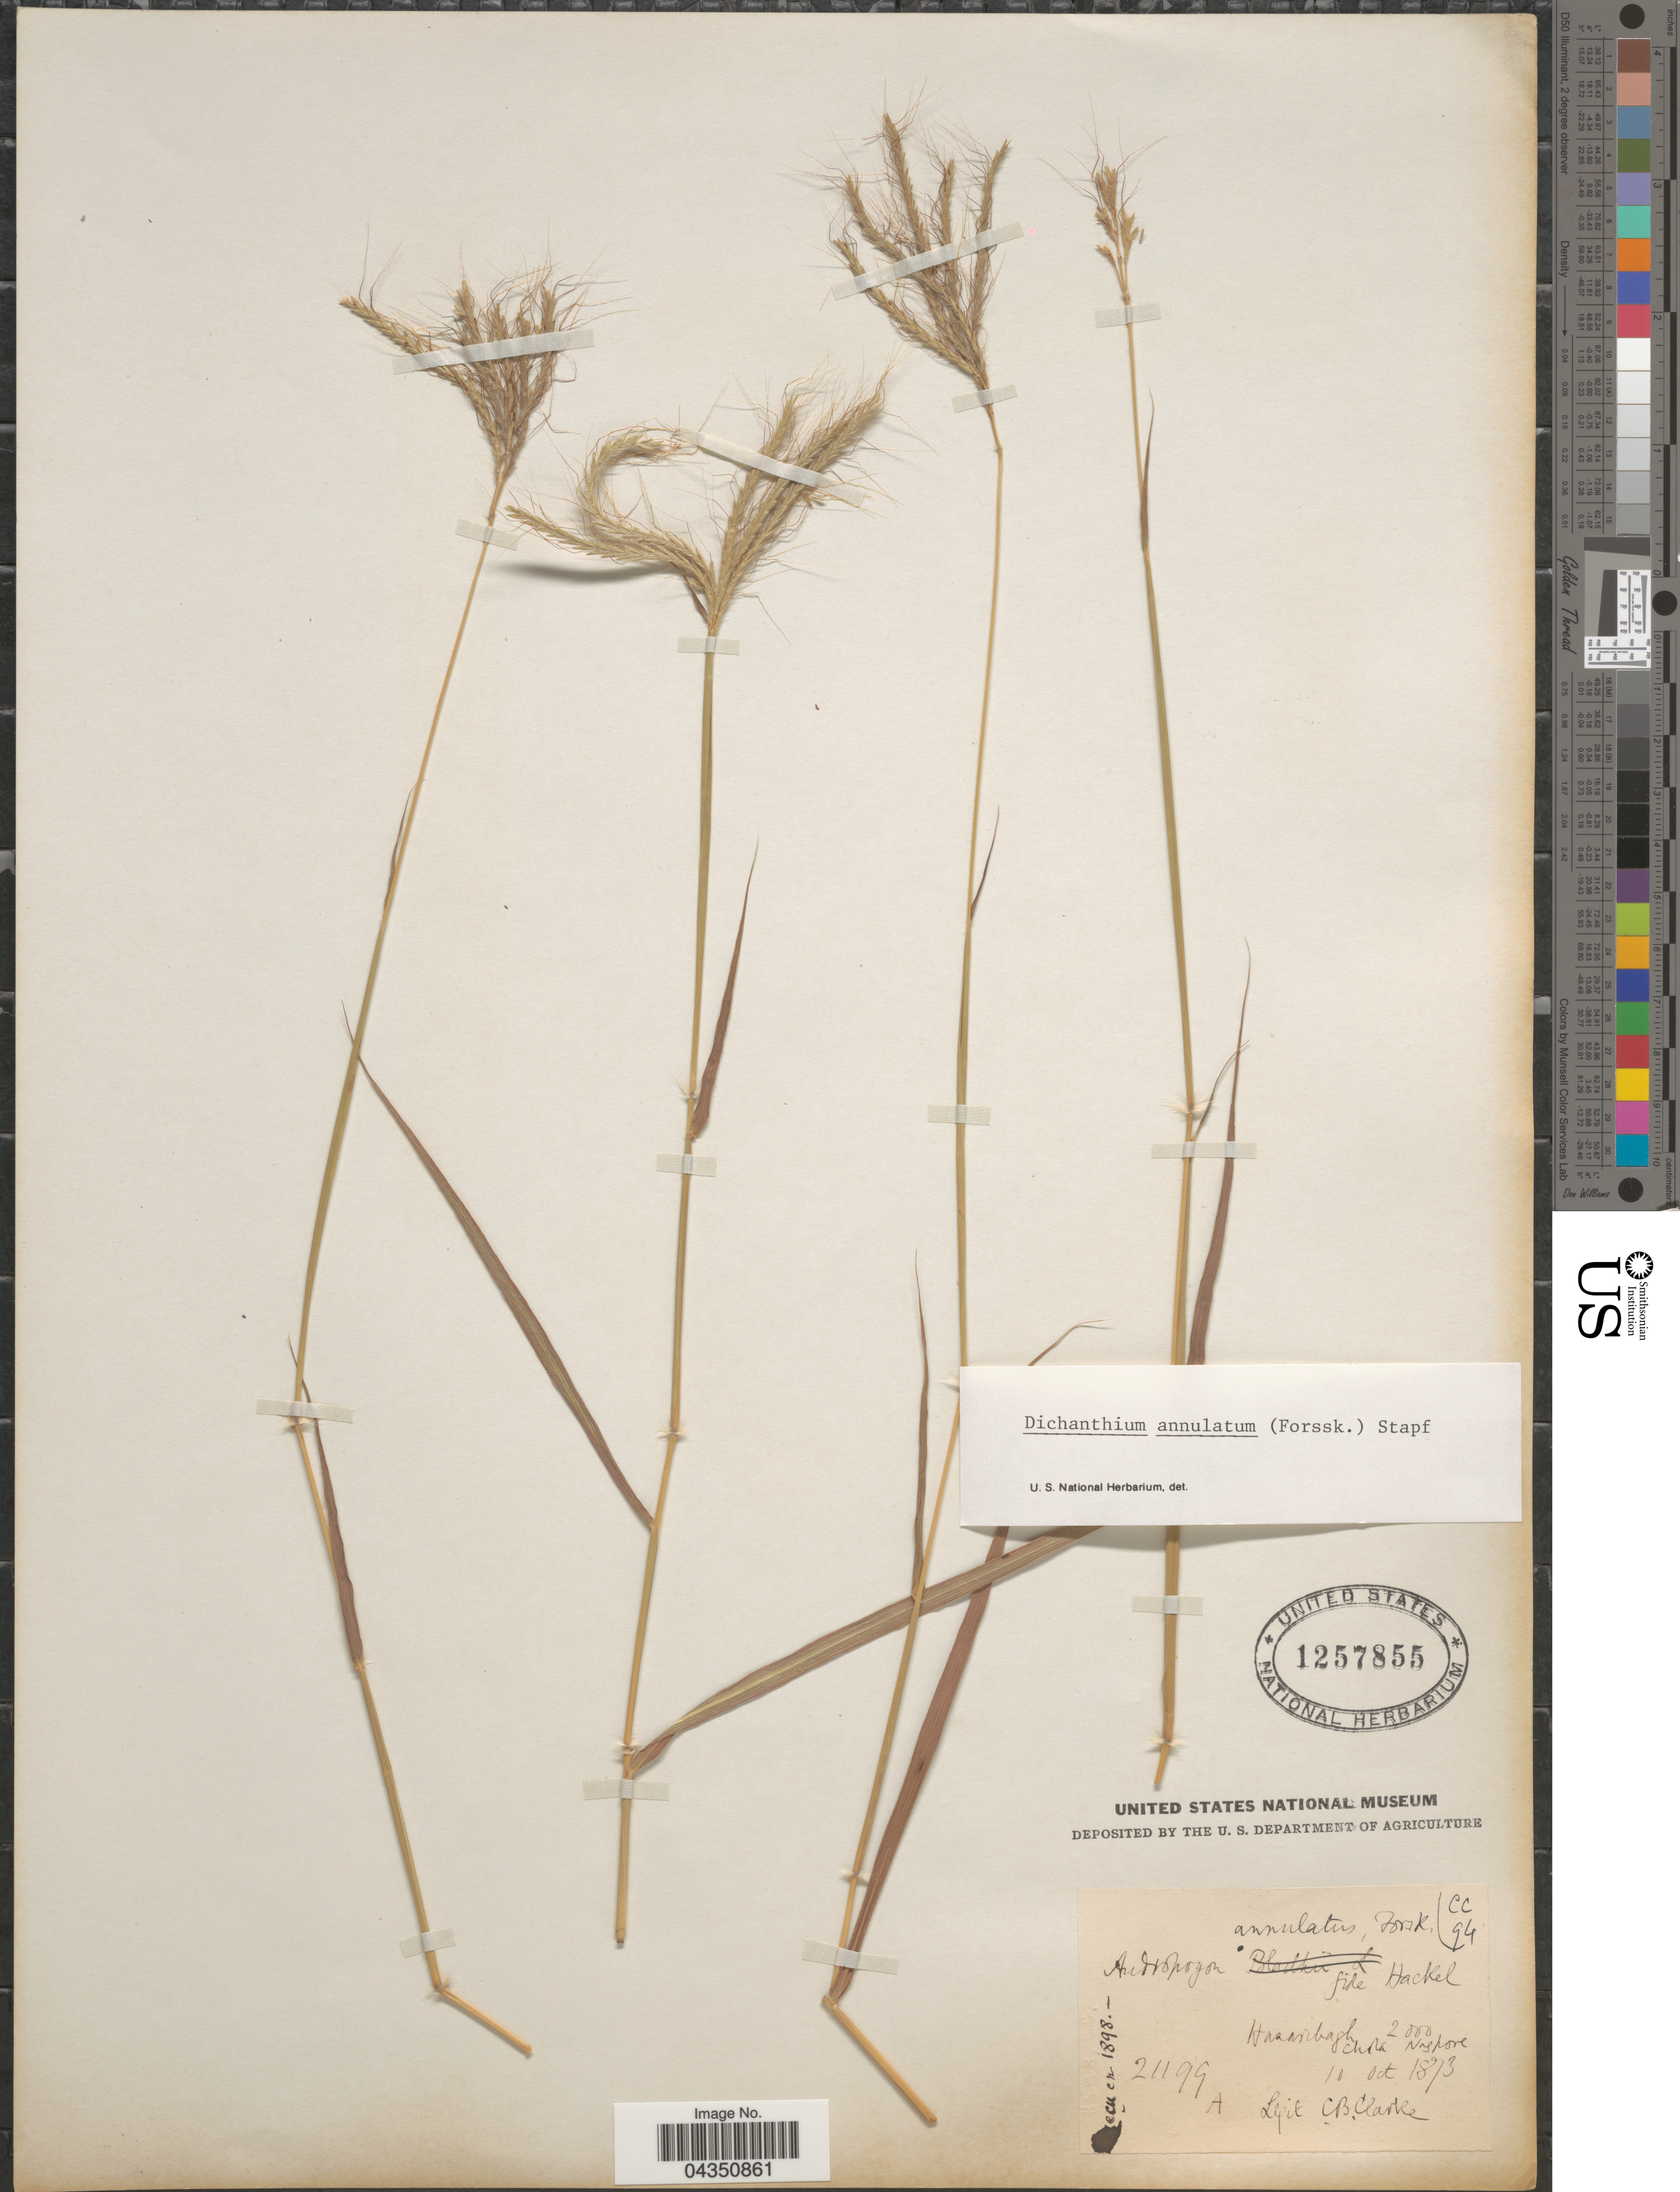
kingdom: Plantae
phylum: Tracheophyta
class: Liliopsida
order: Poales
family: Poaceae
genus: Dichanthium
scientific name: Dichanthium annulatum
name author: (Forssk.) Stapf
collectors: C. B. Clarke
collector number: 21199A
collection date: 1873-10-10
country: India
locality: Hazaribagh. Chota Nagpore.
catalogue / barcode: US 1257855